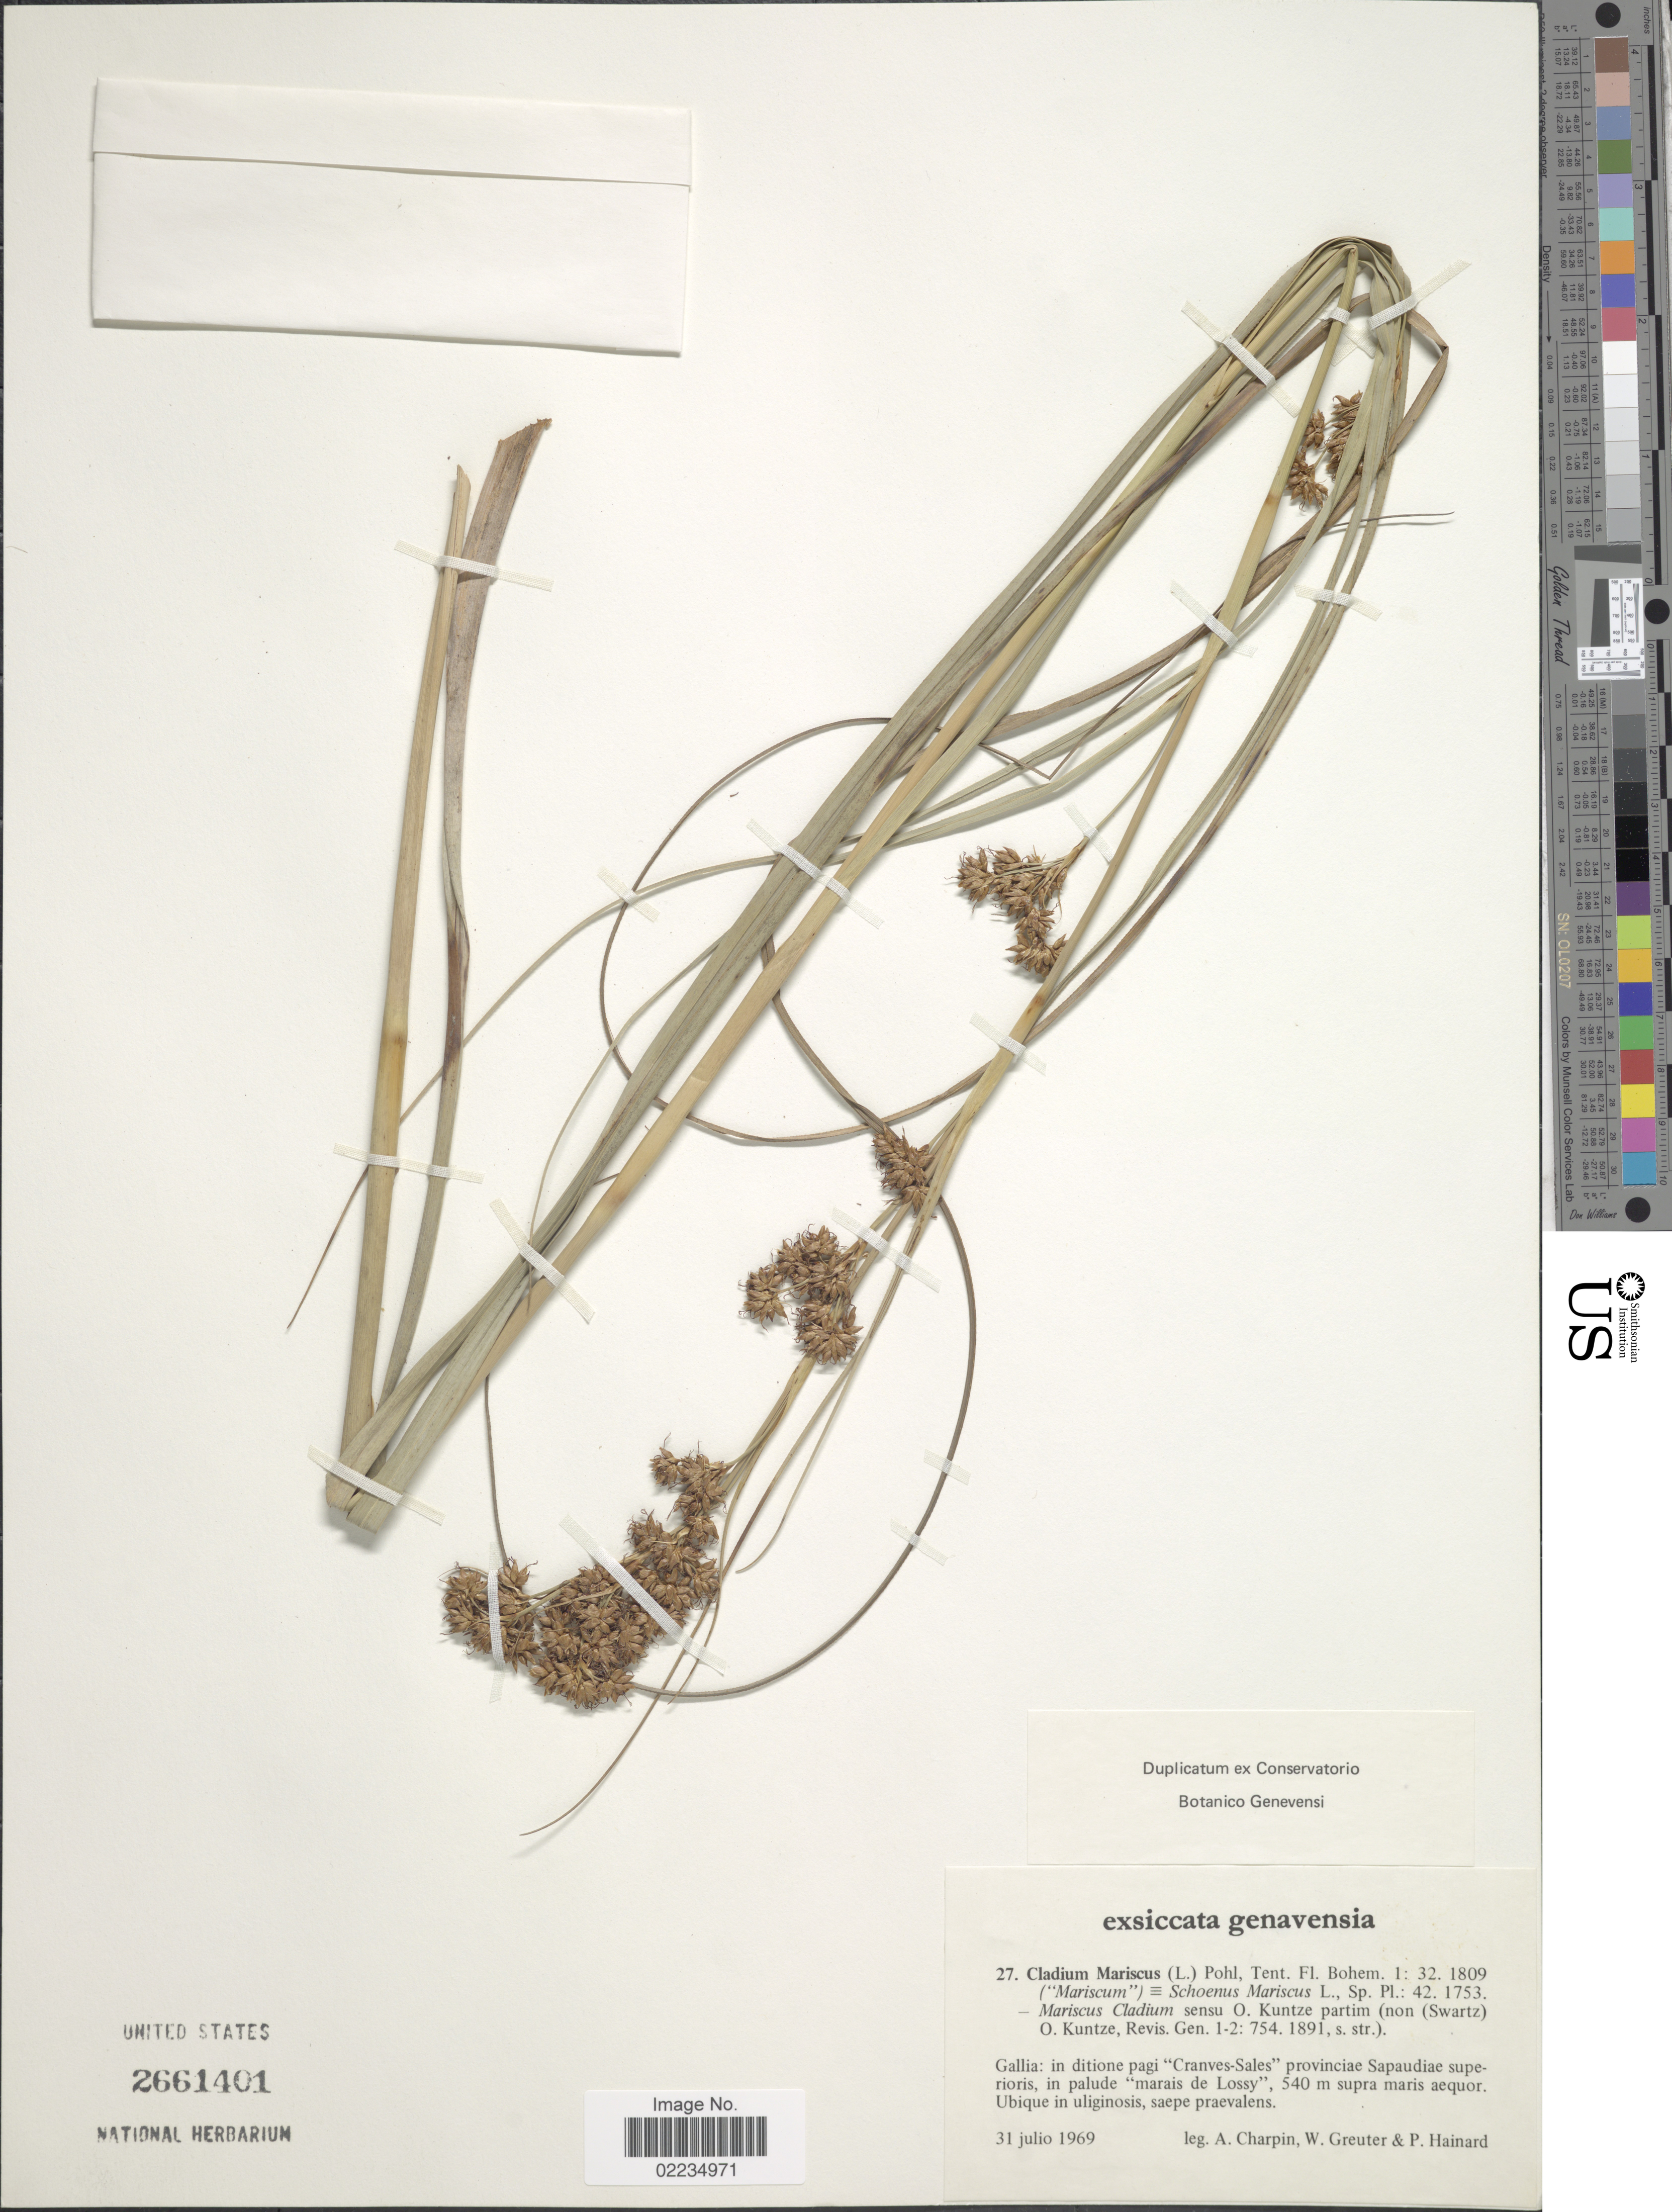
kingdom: Plantae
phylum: Tracheophyta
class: Liliopsida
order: Poales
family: Cyperaceae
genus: Cladium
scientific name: Cladium mariscus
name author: (L.) Pohl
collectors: A. Charpin, W. Greuter & P. Hainard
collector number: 27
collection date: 1969-07-31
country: France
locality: Genavensia, Gallia: in ditione pagi, Cranves-Sales, provinciae superioris, in palude, marais de Lossy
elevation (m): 540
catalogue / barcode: US 2661401